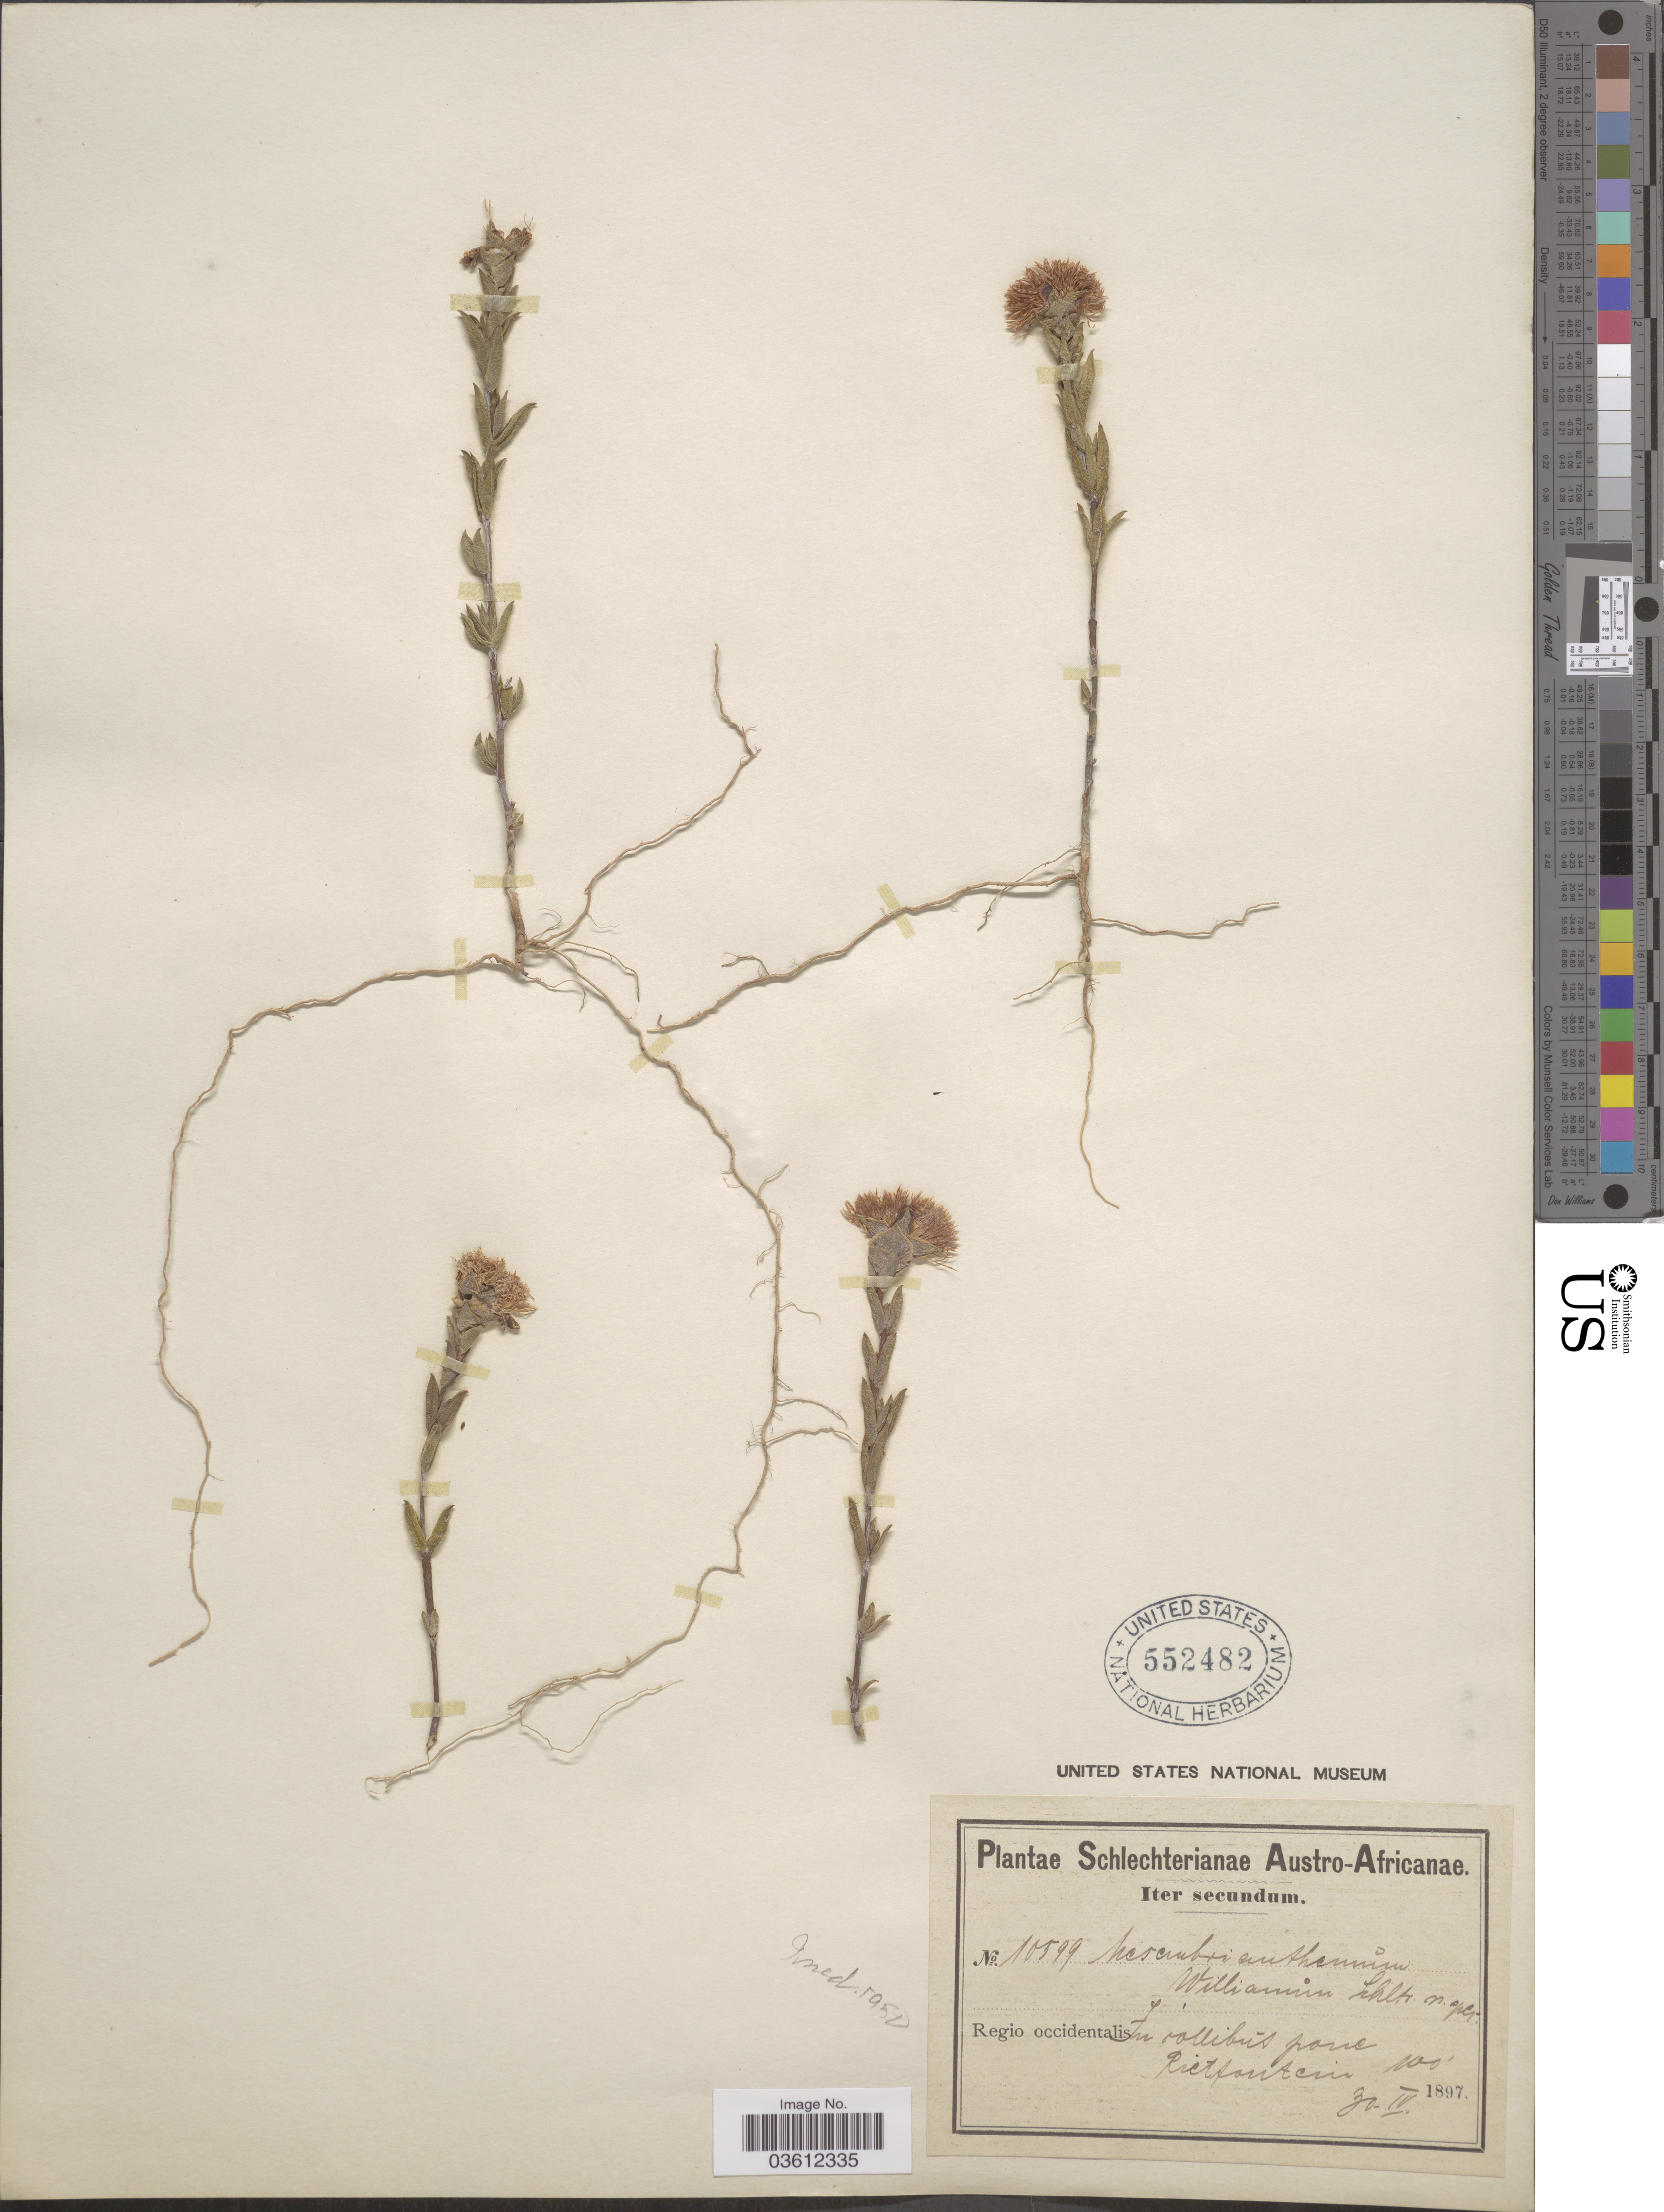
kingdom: Plantae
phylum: Tracheophyta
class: Magnoliopsida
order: Caryophyllales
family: Aizoaceae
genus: Mesembryanthemum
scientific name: Mesembryanthemum polypetalum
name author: A. Berger & Schltr.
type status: Isotype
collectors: Schlechter, --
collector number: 10599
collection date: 1897-04-30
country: South Africa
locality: Austro-Africanae. Regio occidentalis. In collibus pone Rietfontein.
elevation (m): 30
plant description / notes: Annotated as "Mesembryanthemum Williamii [Williamum?] Schltr. n. spec.", apparently ined. and never published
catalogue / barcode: US 552482